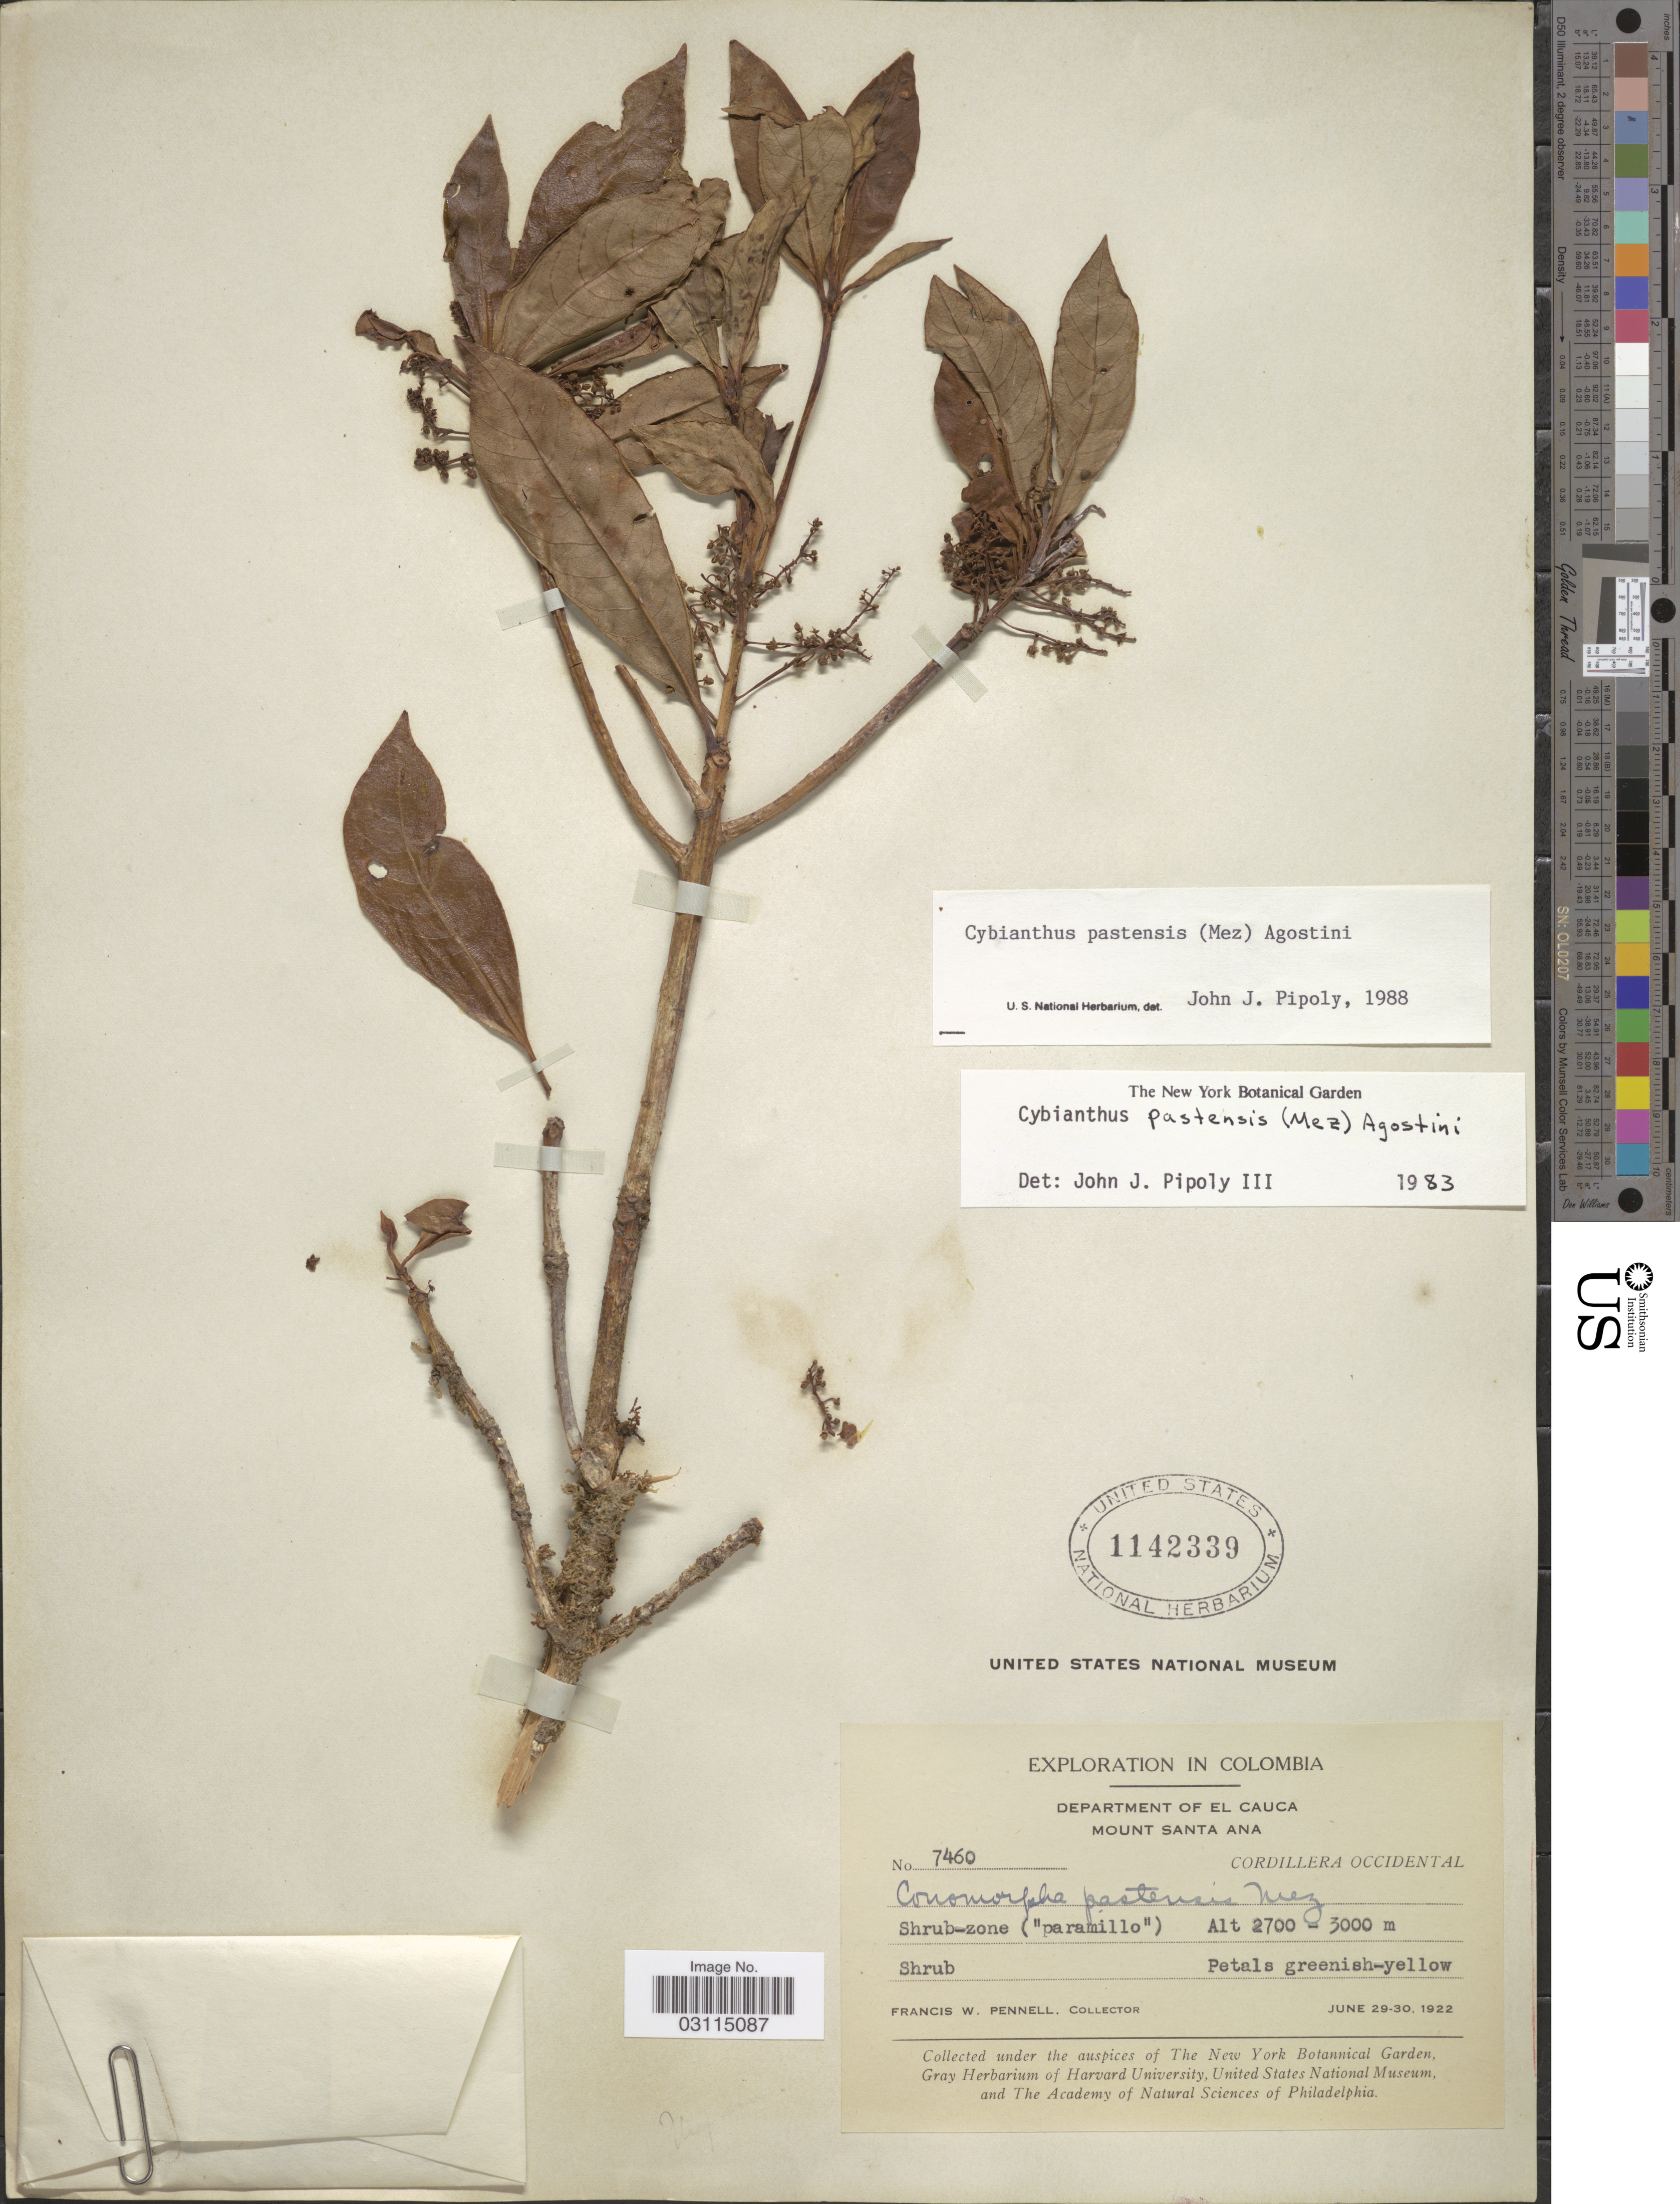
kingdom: Plantae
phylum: Tracheophyta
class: Magnoliopsida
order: Ericales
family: Primulaceae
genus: Cybianthus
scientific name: Cybianthus pastensis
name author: (Mez) G. Agostini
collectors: F. W. Pennell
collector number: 7460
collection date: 1922-06-29/1922-06-30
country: Colombia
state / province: Cauca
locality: Department of El Cauca, Mount Santa Ana, Cordillera Occidental.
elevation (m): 2700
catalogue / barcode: US 1142339